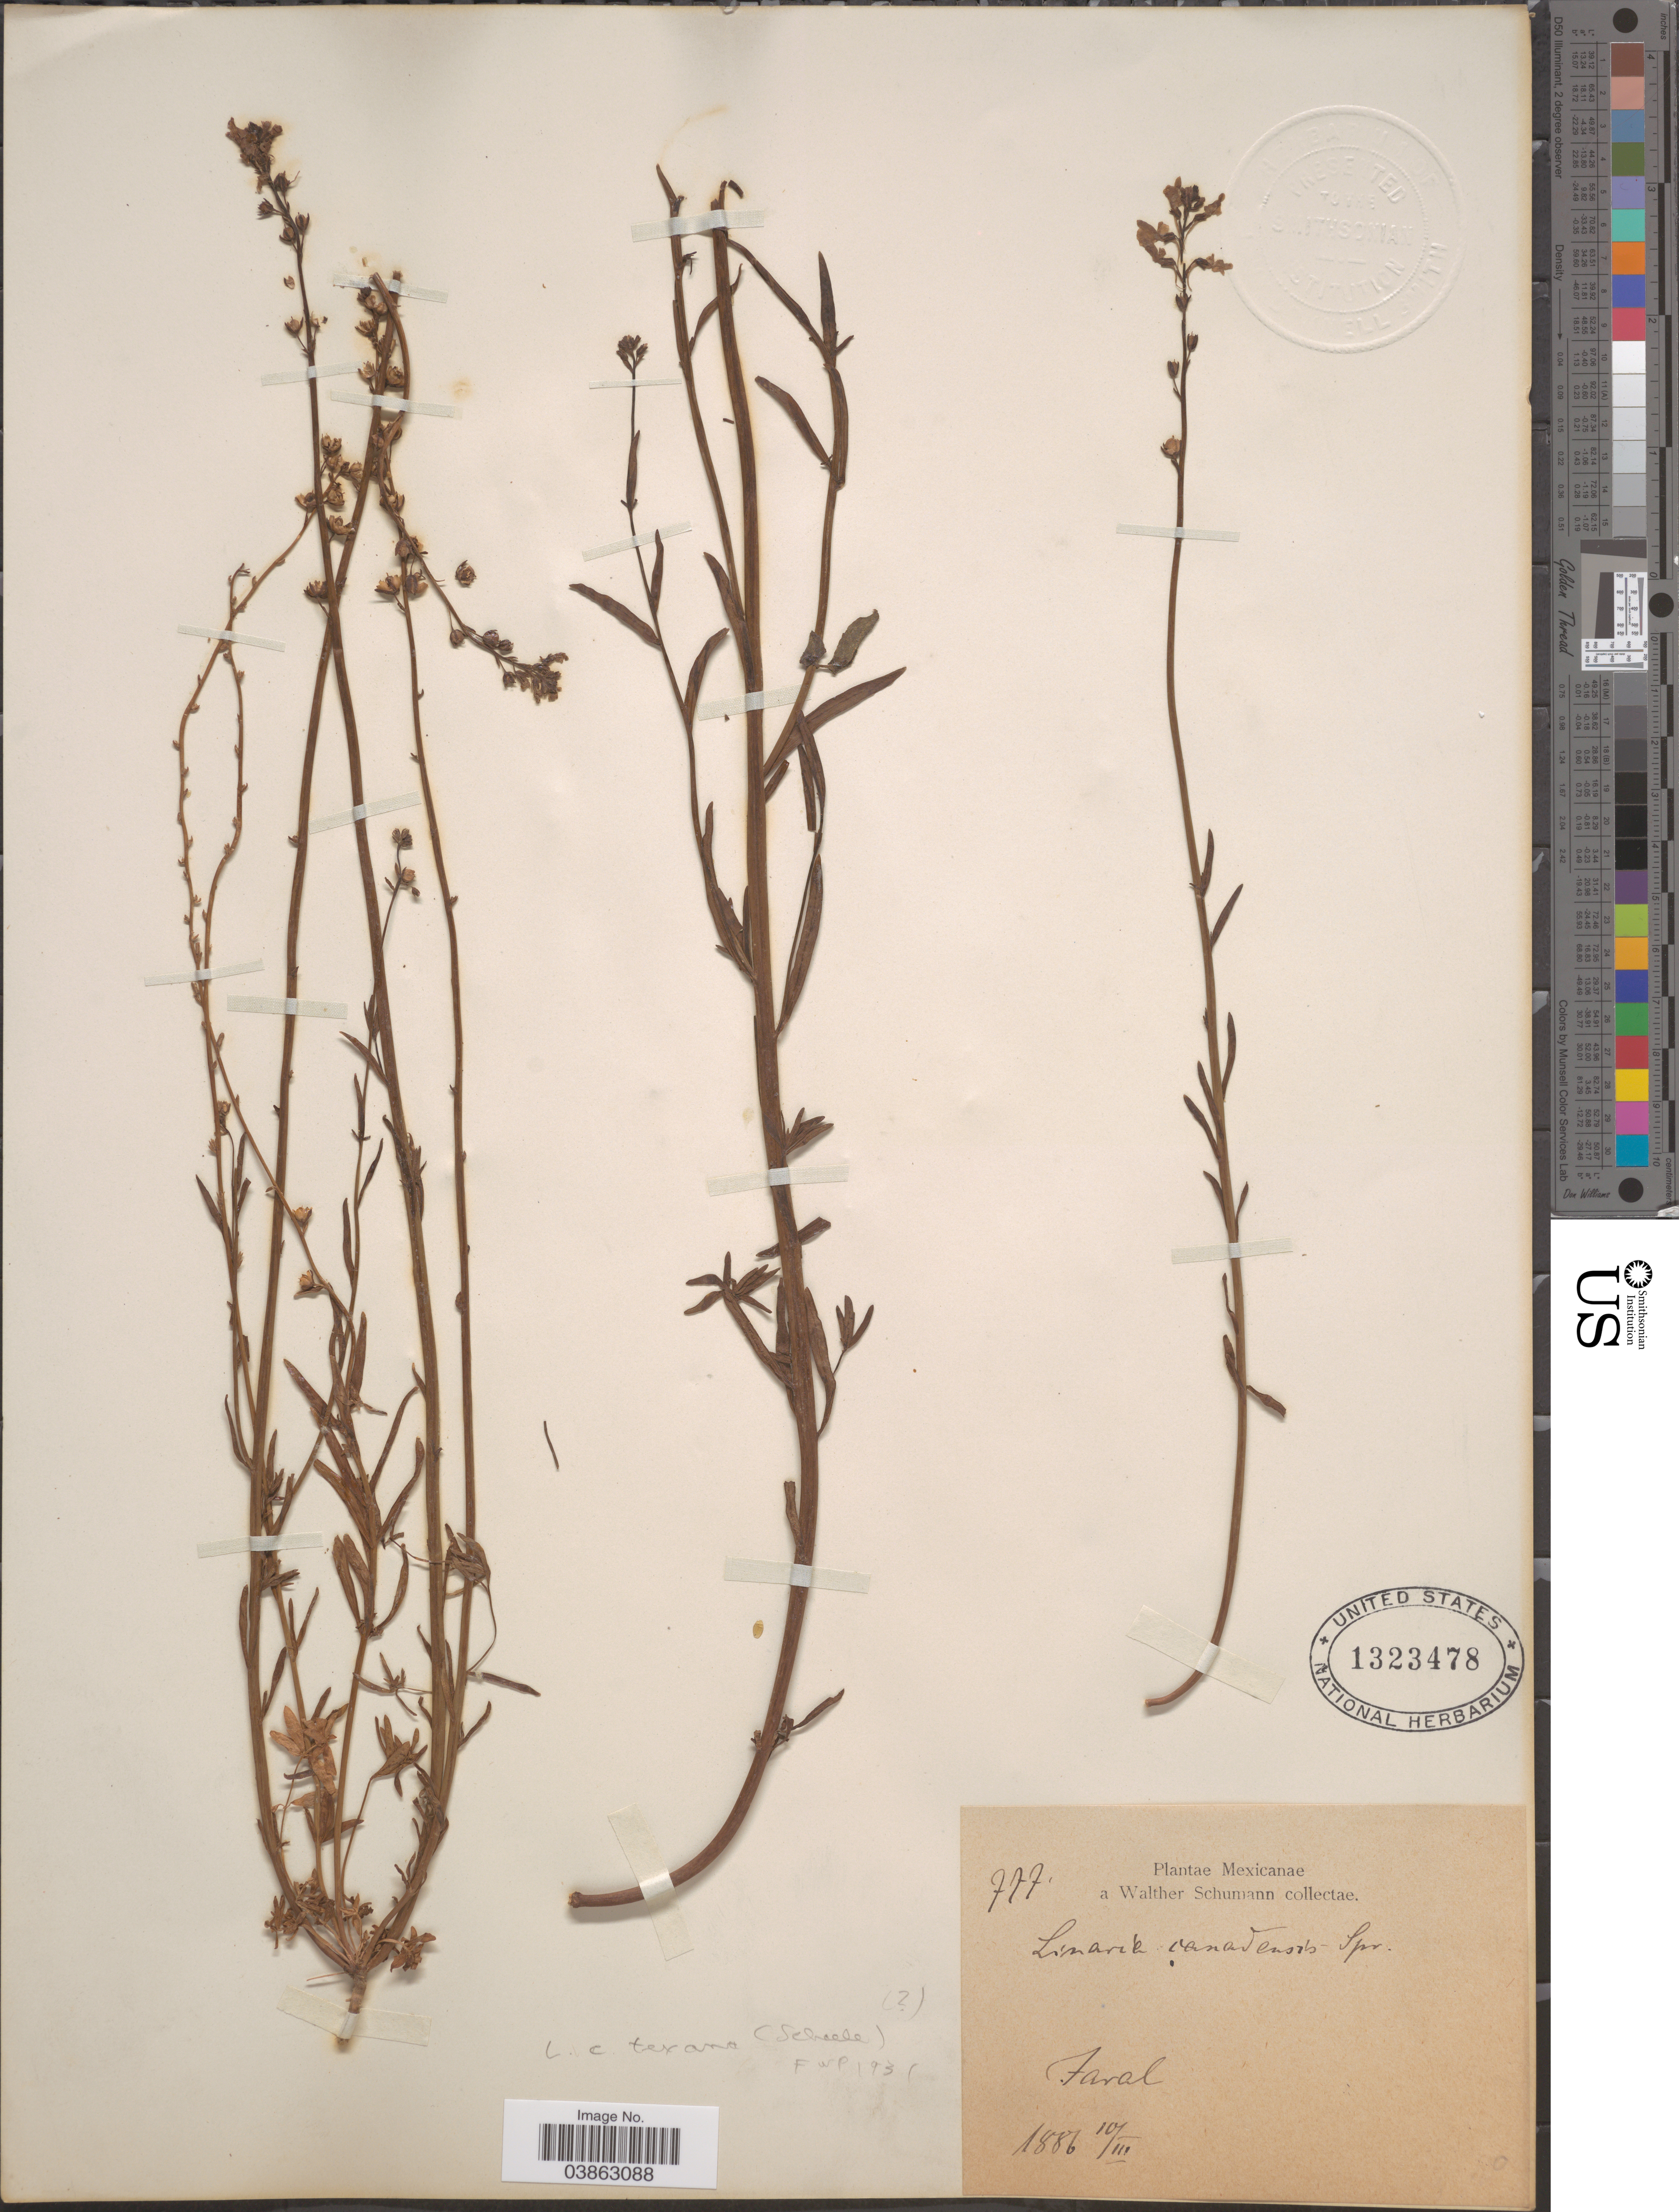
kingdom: Plantae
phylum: Tracheophyta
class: Magnoliopsida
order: Lamiales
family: Plantaginaceae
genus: Linaria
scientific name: Linaria texana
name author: Scheele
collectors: W. Schumann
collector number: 777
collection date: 1886-03-10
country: Mexico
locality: Faral.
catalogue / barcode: US 1323478